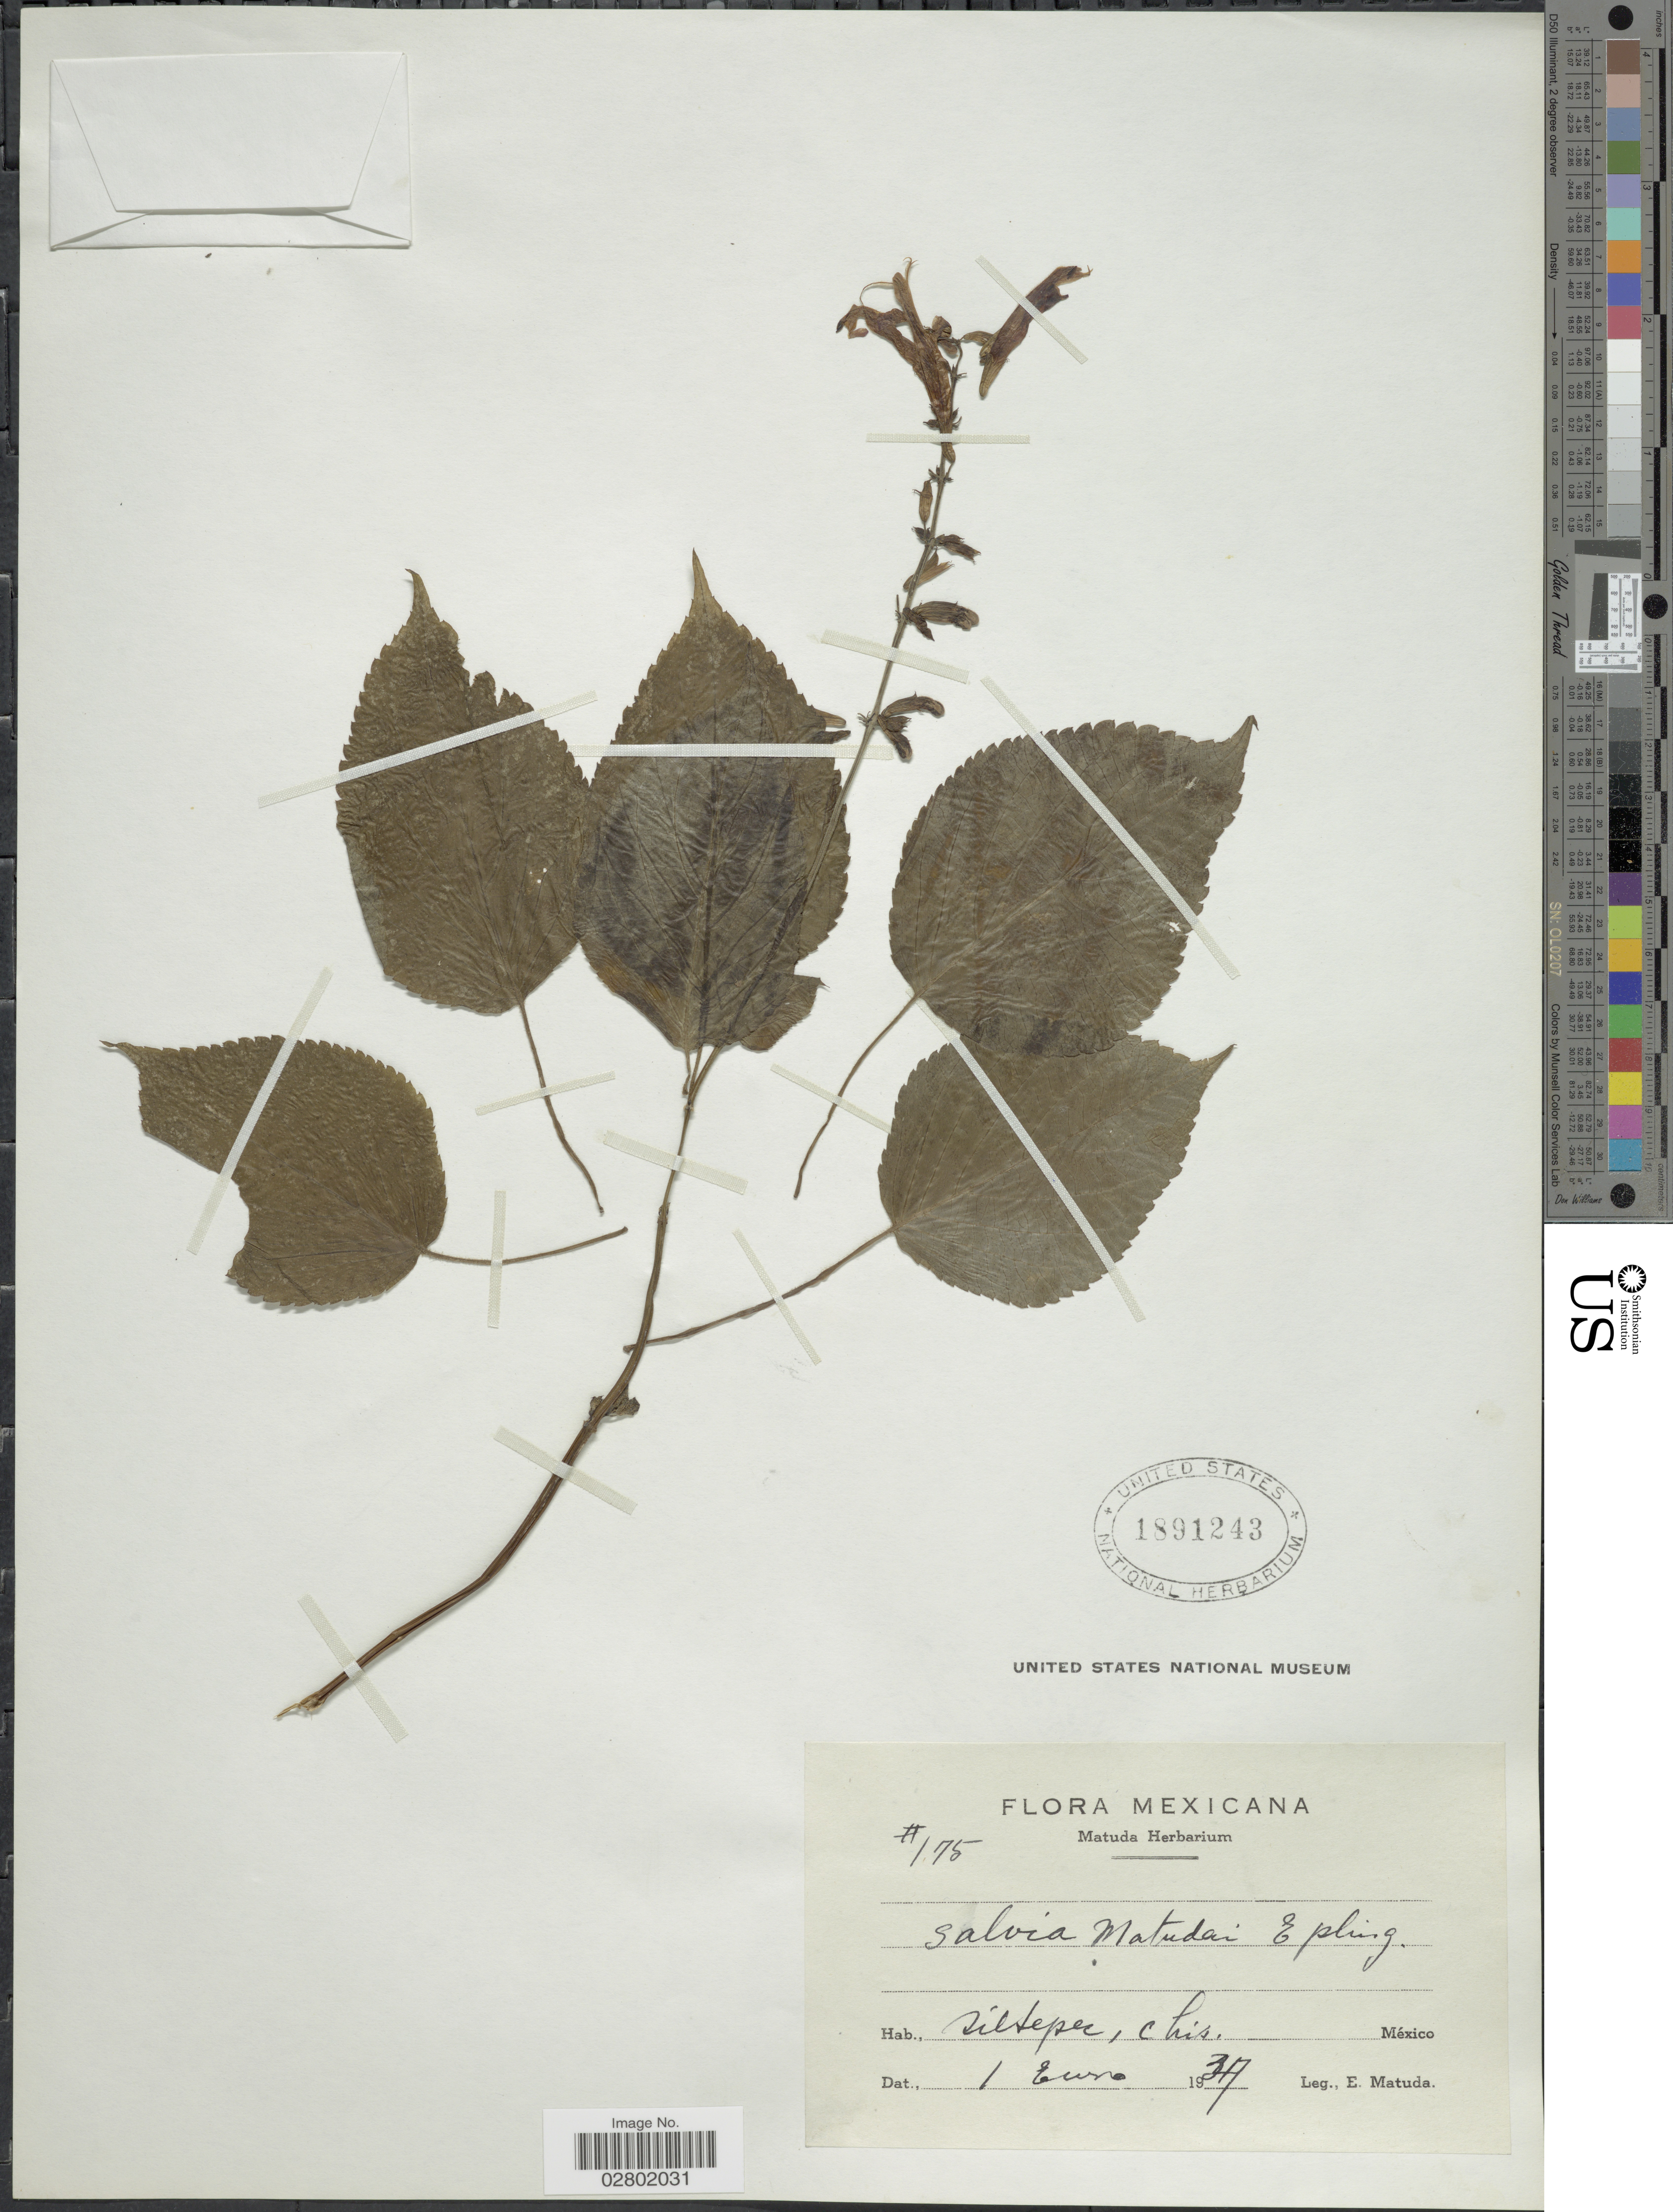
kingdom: Plantae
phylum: Tracheophyta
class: Magnoliopsida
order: Lamiales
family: Lamiaceae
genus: Salvia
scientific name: Salvia madrensis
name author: Seem.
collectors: E. Matuda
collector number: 175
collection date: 1947-01-01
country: Mexico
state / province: Chiapas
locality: Siltepec, Chis.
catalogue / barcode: US 1891243